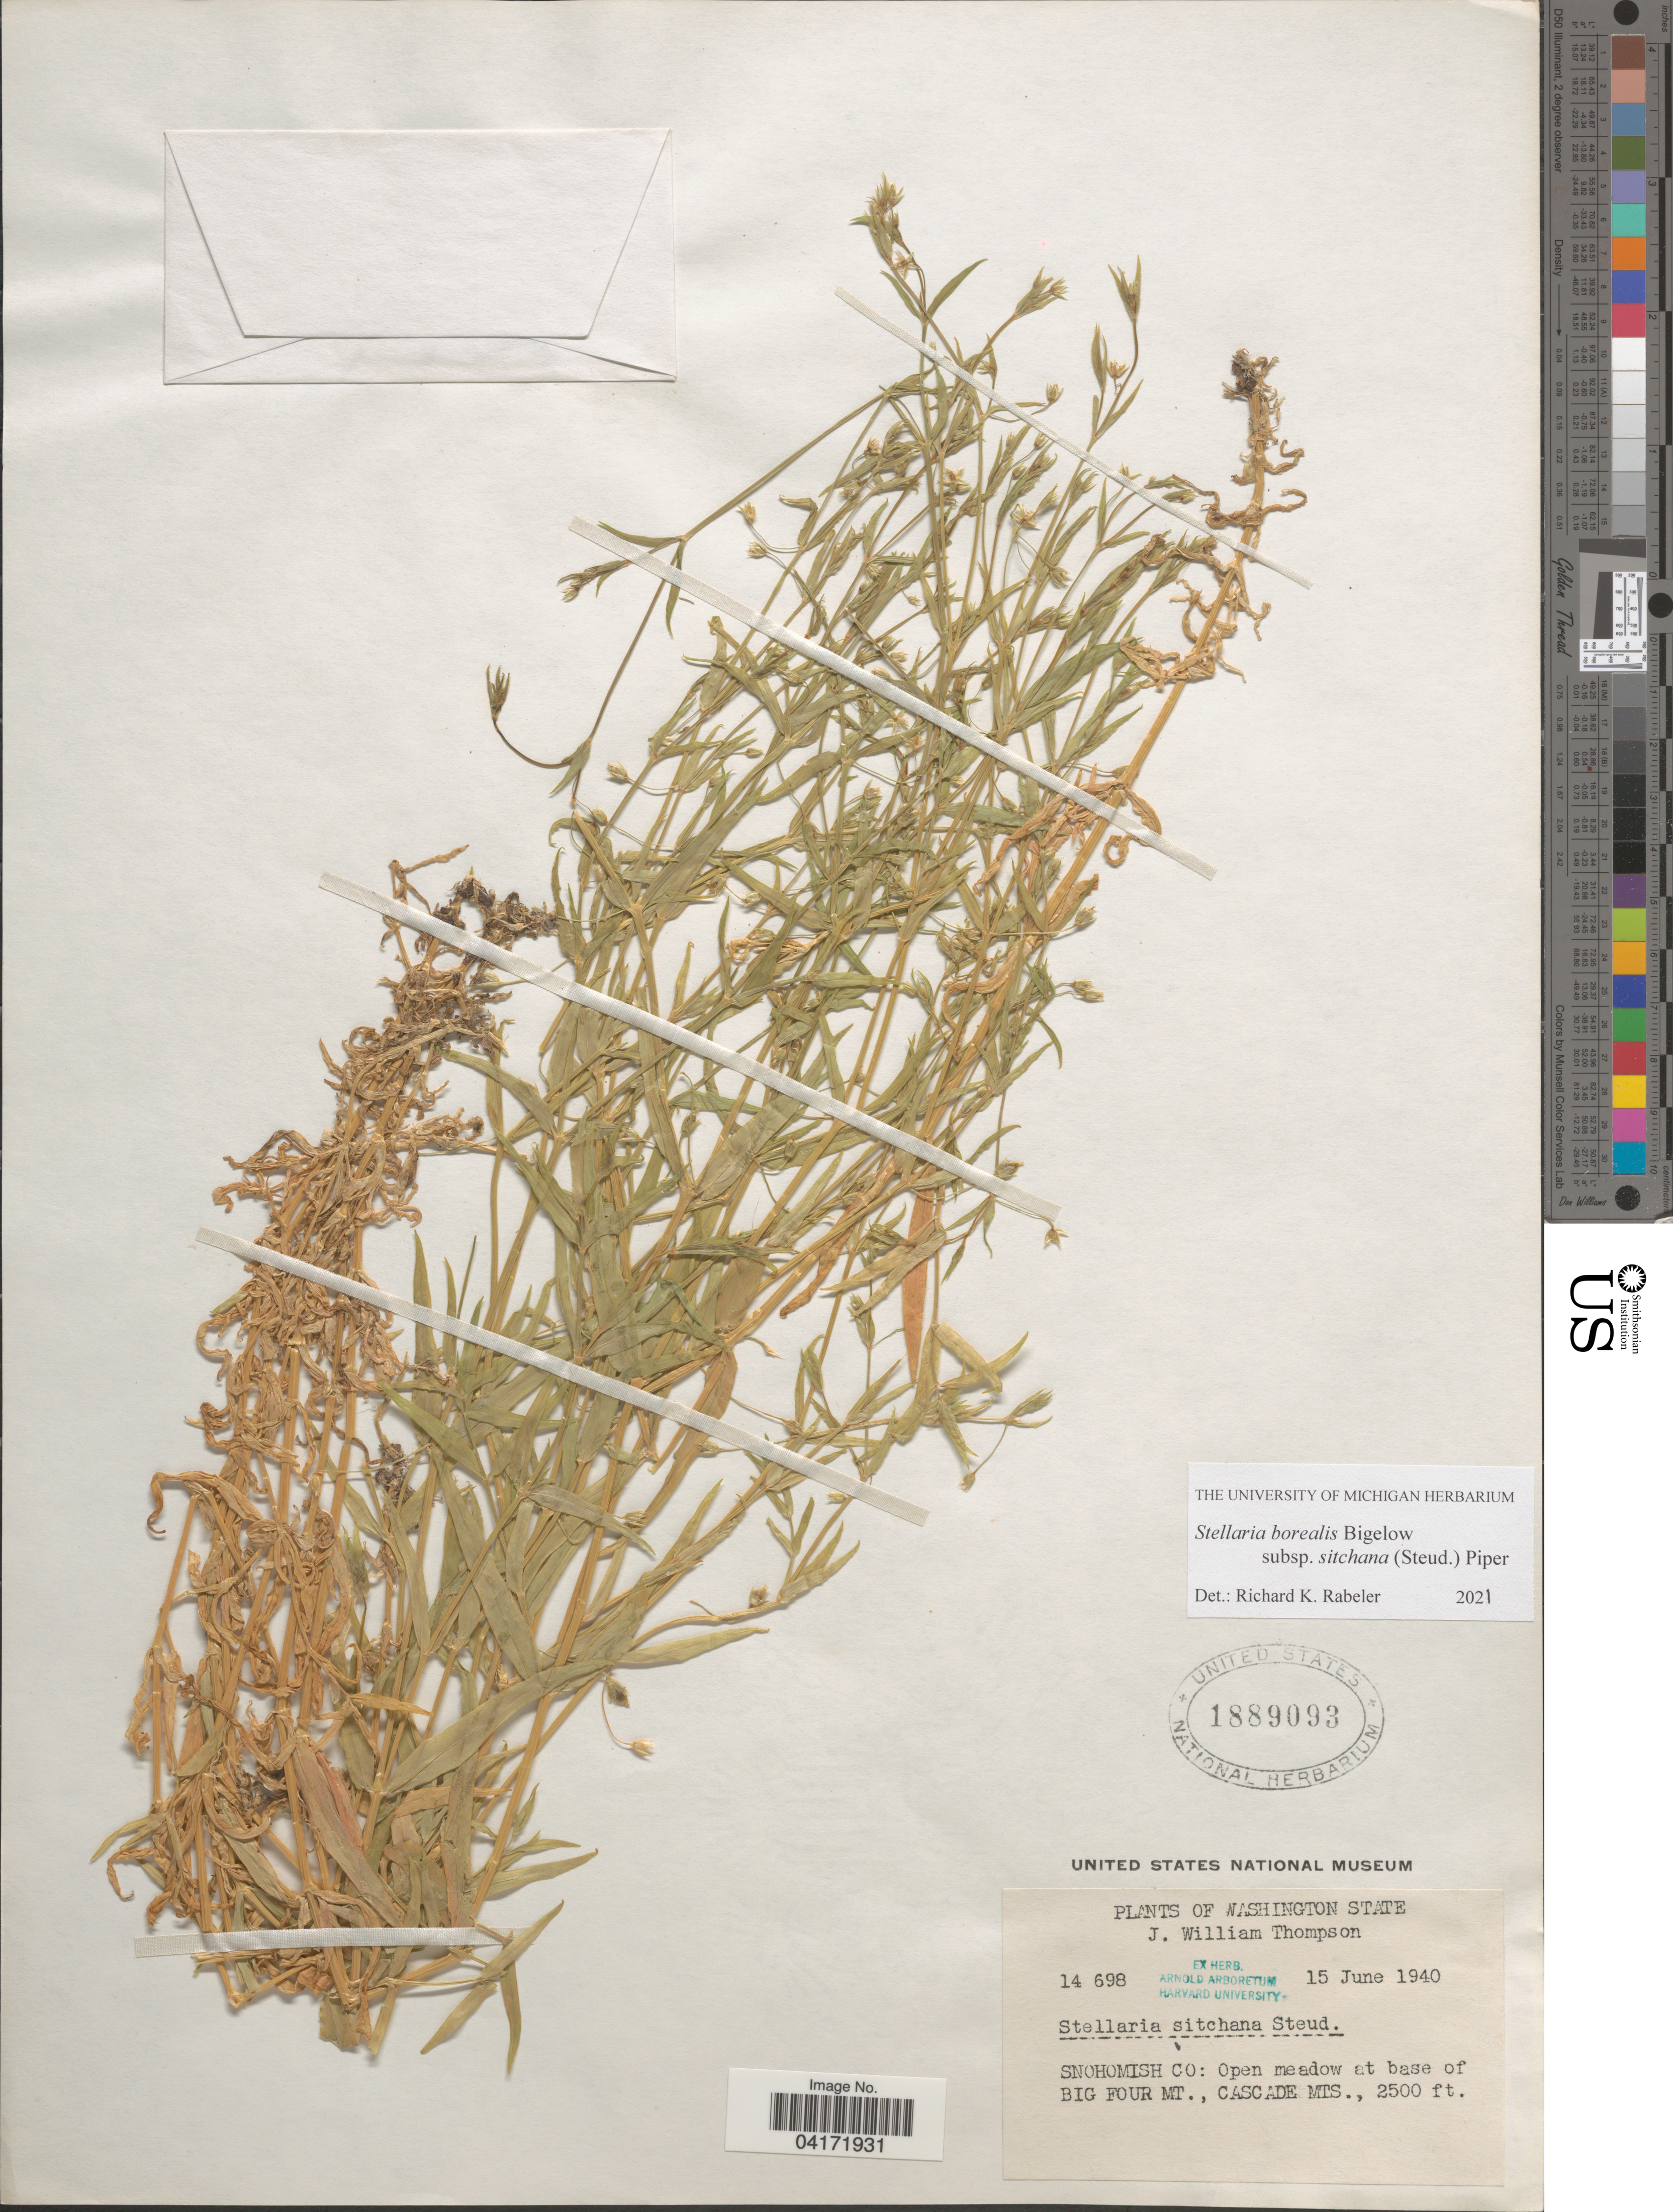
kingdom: Plantae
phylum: Tracheophyta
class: Magnoliopsida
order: Caryophyllales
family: Caryophyllaceae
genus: Stellaria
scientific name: Stellaria borealis subsp. sitchana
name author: (Steud.) Piper & Beattie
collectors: J. Thompson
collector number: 14698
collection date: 1940-06-15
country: United States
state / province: Washington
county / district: Snohomish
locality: Snohomish Co: Open meadow at base of Big Four Mt., Cascade Mts.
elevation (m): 762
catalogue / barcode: US 1889093